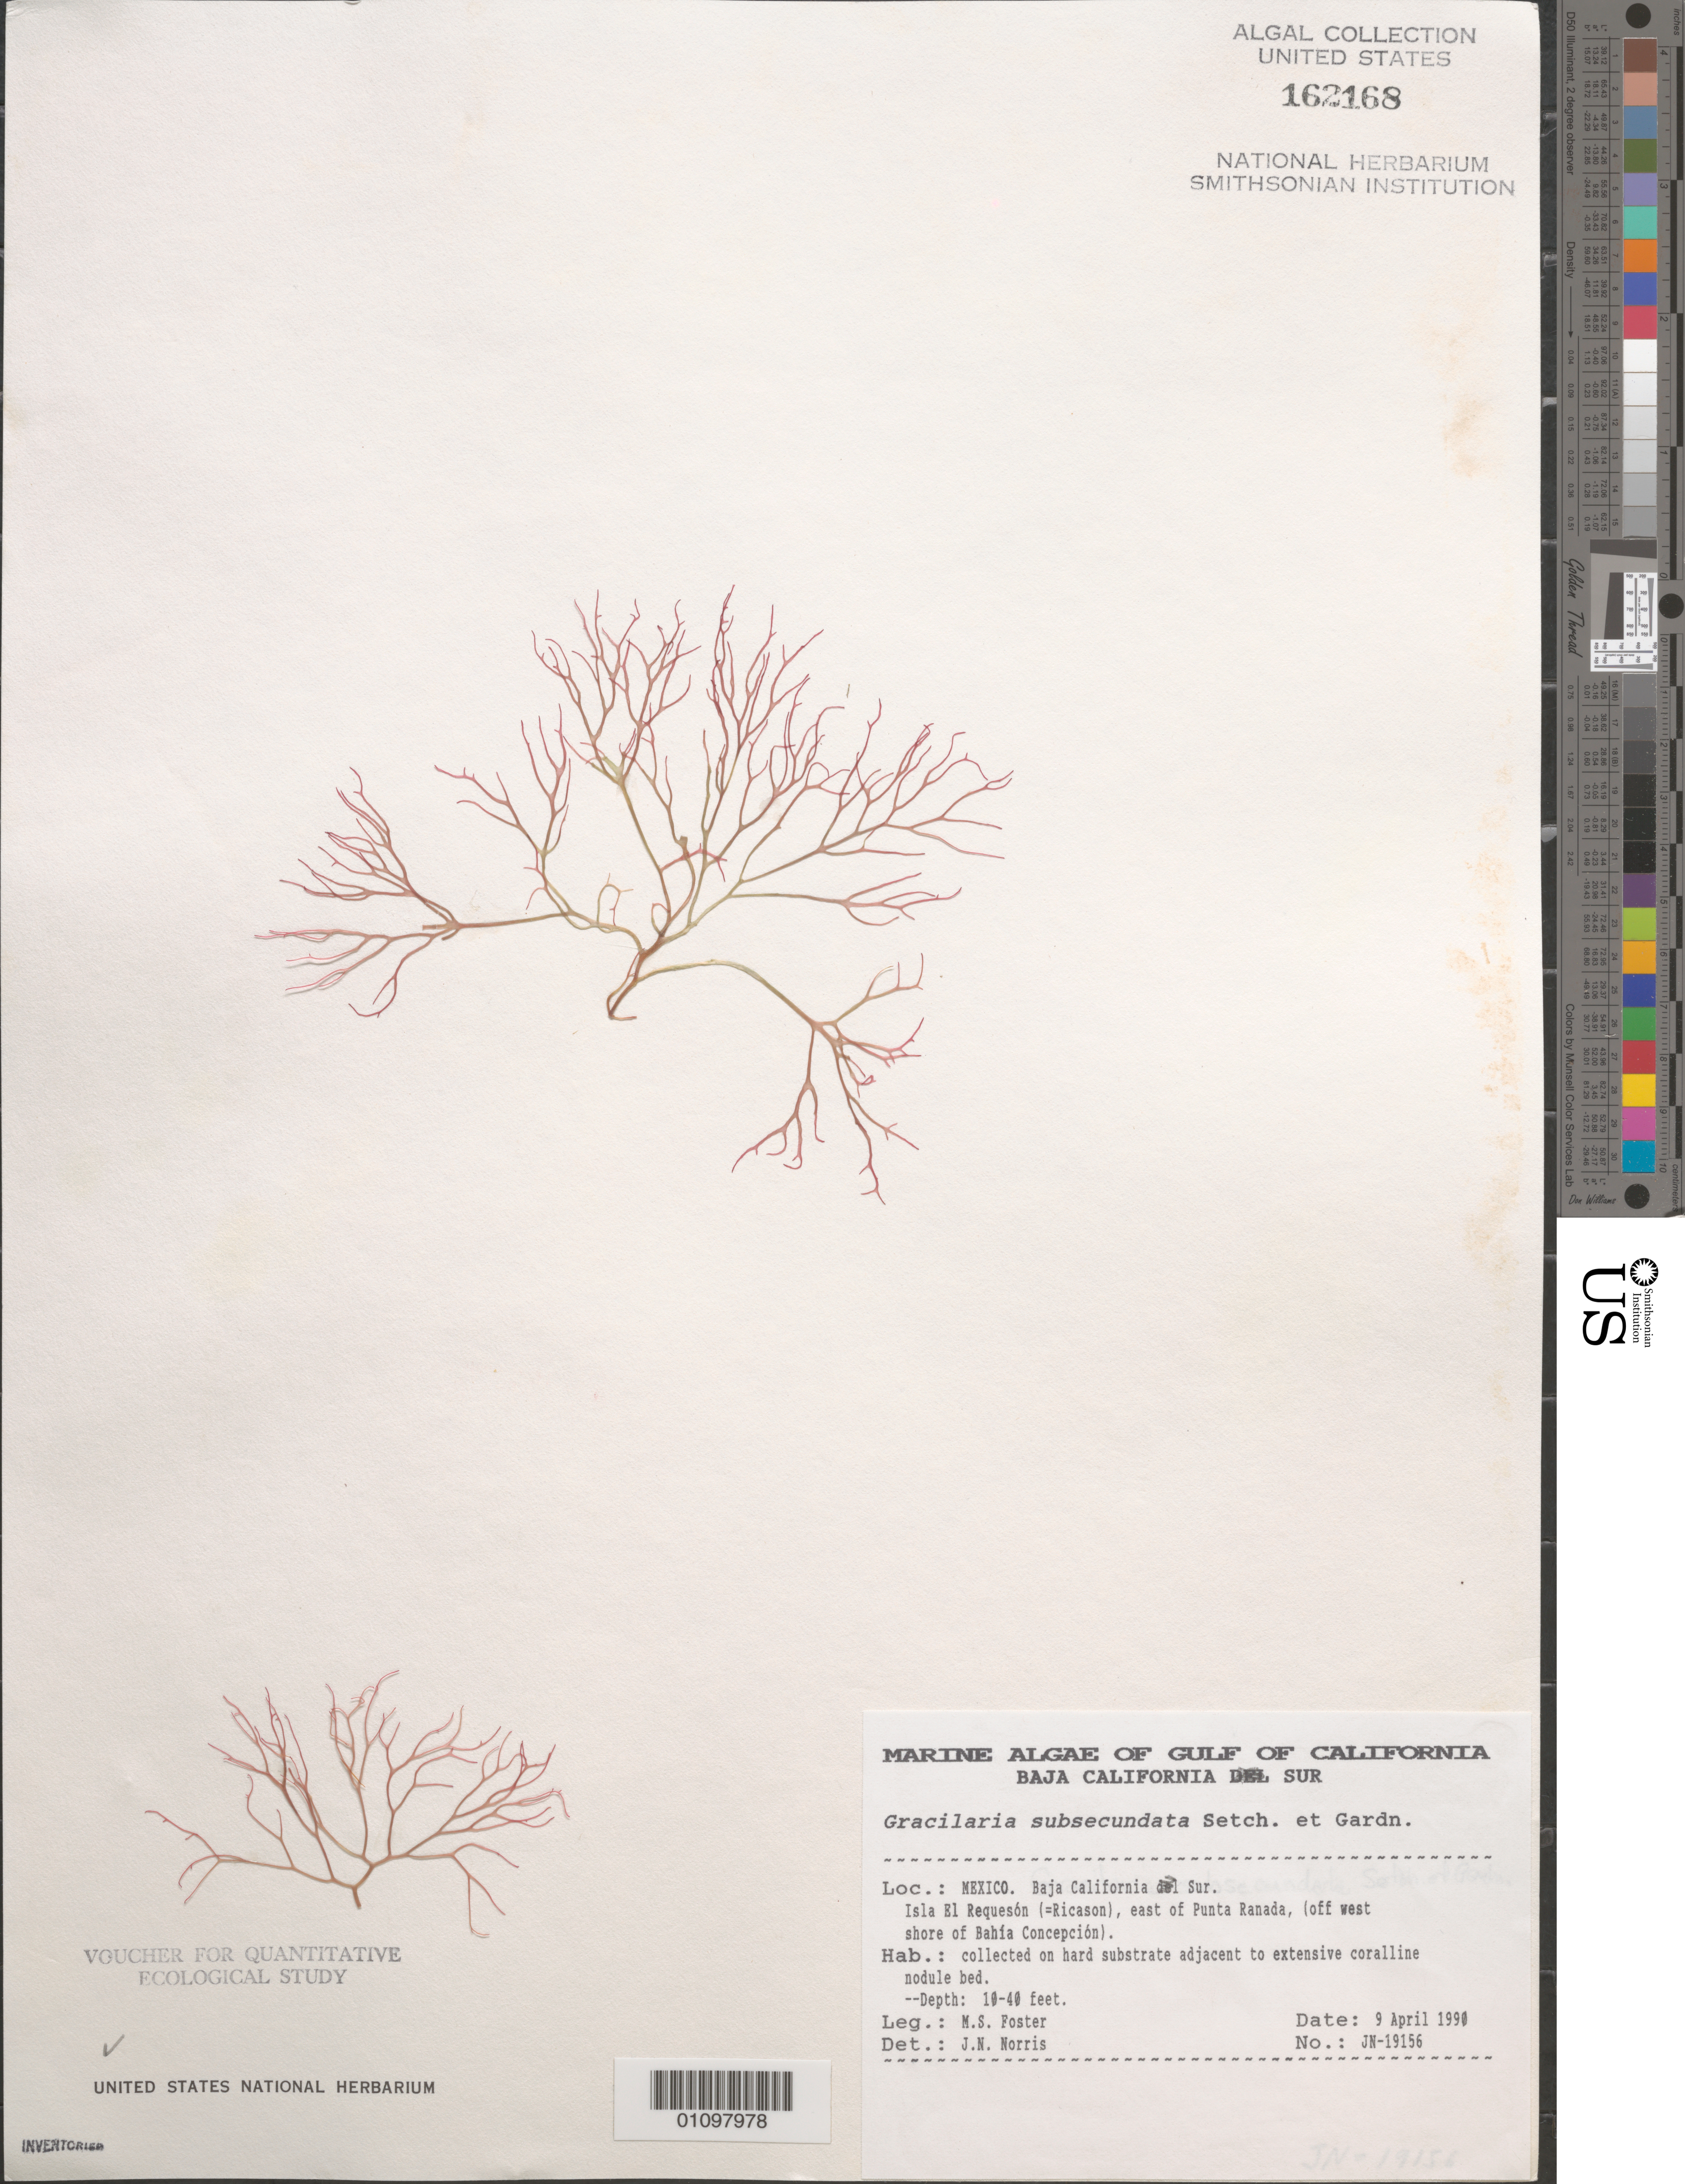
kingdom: Plantae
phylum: Rhodophyta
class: Florideophyceae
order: Gracilariales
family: Gracilariaceae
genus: Gracilaria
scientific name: Gracilaria subsecundata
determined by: Norris, James N.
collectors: M. Foster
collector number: JN-19156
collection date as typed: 09 Apr 1990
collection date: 1990-04-09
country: México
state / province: Baja California Sur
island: Isla El Requeson (Ricason)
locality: East of Punta Ranada, off west shore of Bahia Concepcion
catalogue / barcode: US 162168